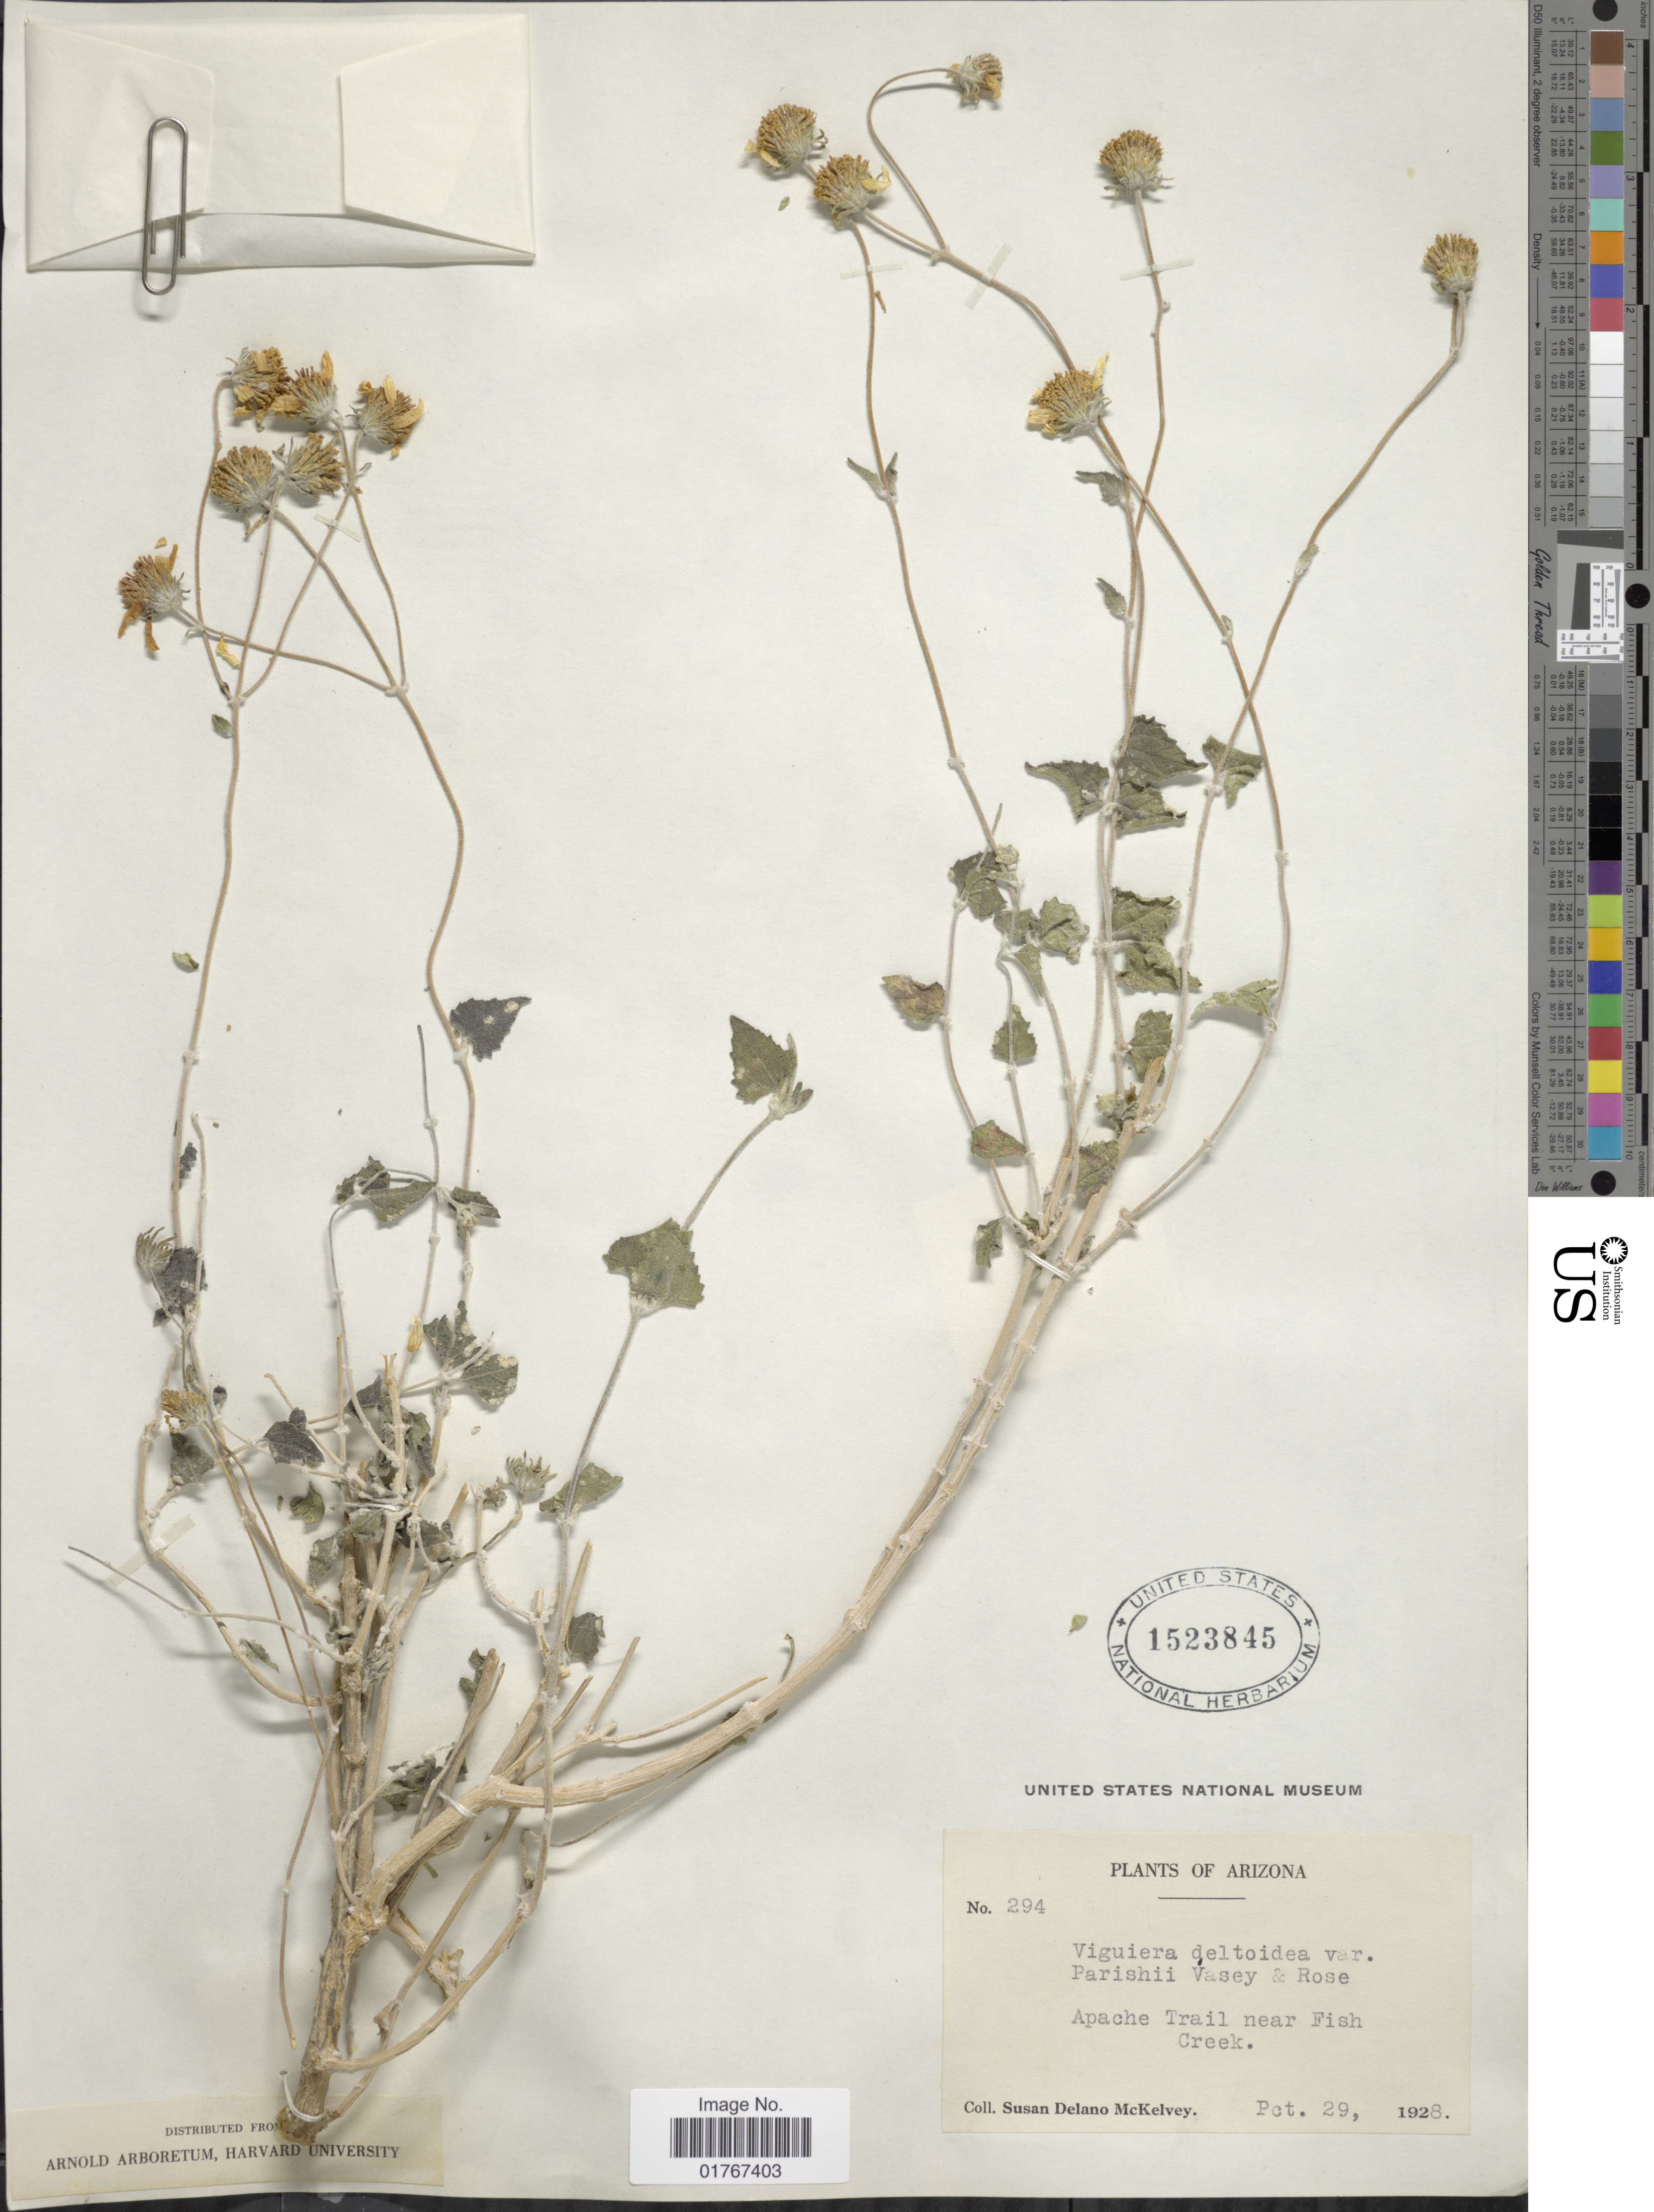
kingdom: Plantae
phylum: Tracheophyta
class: Magnoliopsida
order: Asterales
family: Asteraceae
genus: Viguiera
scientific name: Viguiera deltoidea var. parishii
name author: (Greene) Vasey & Rose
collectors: S. A. McKelvey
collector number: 294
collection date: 1928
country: United States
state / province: Arizona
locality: Apache Trail near Fish Creek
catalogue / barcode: US 1523845